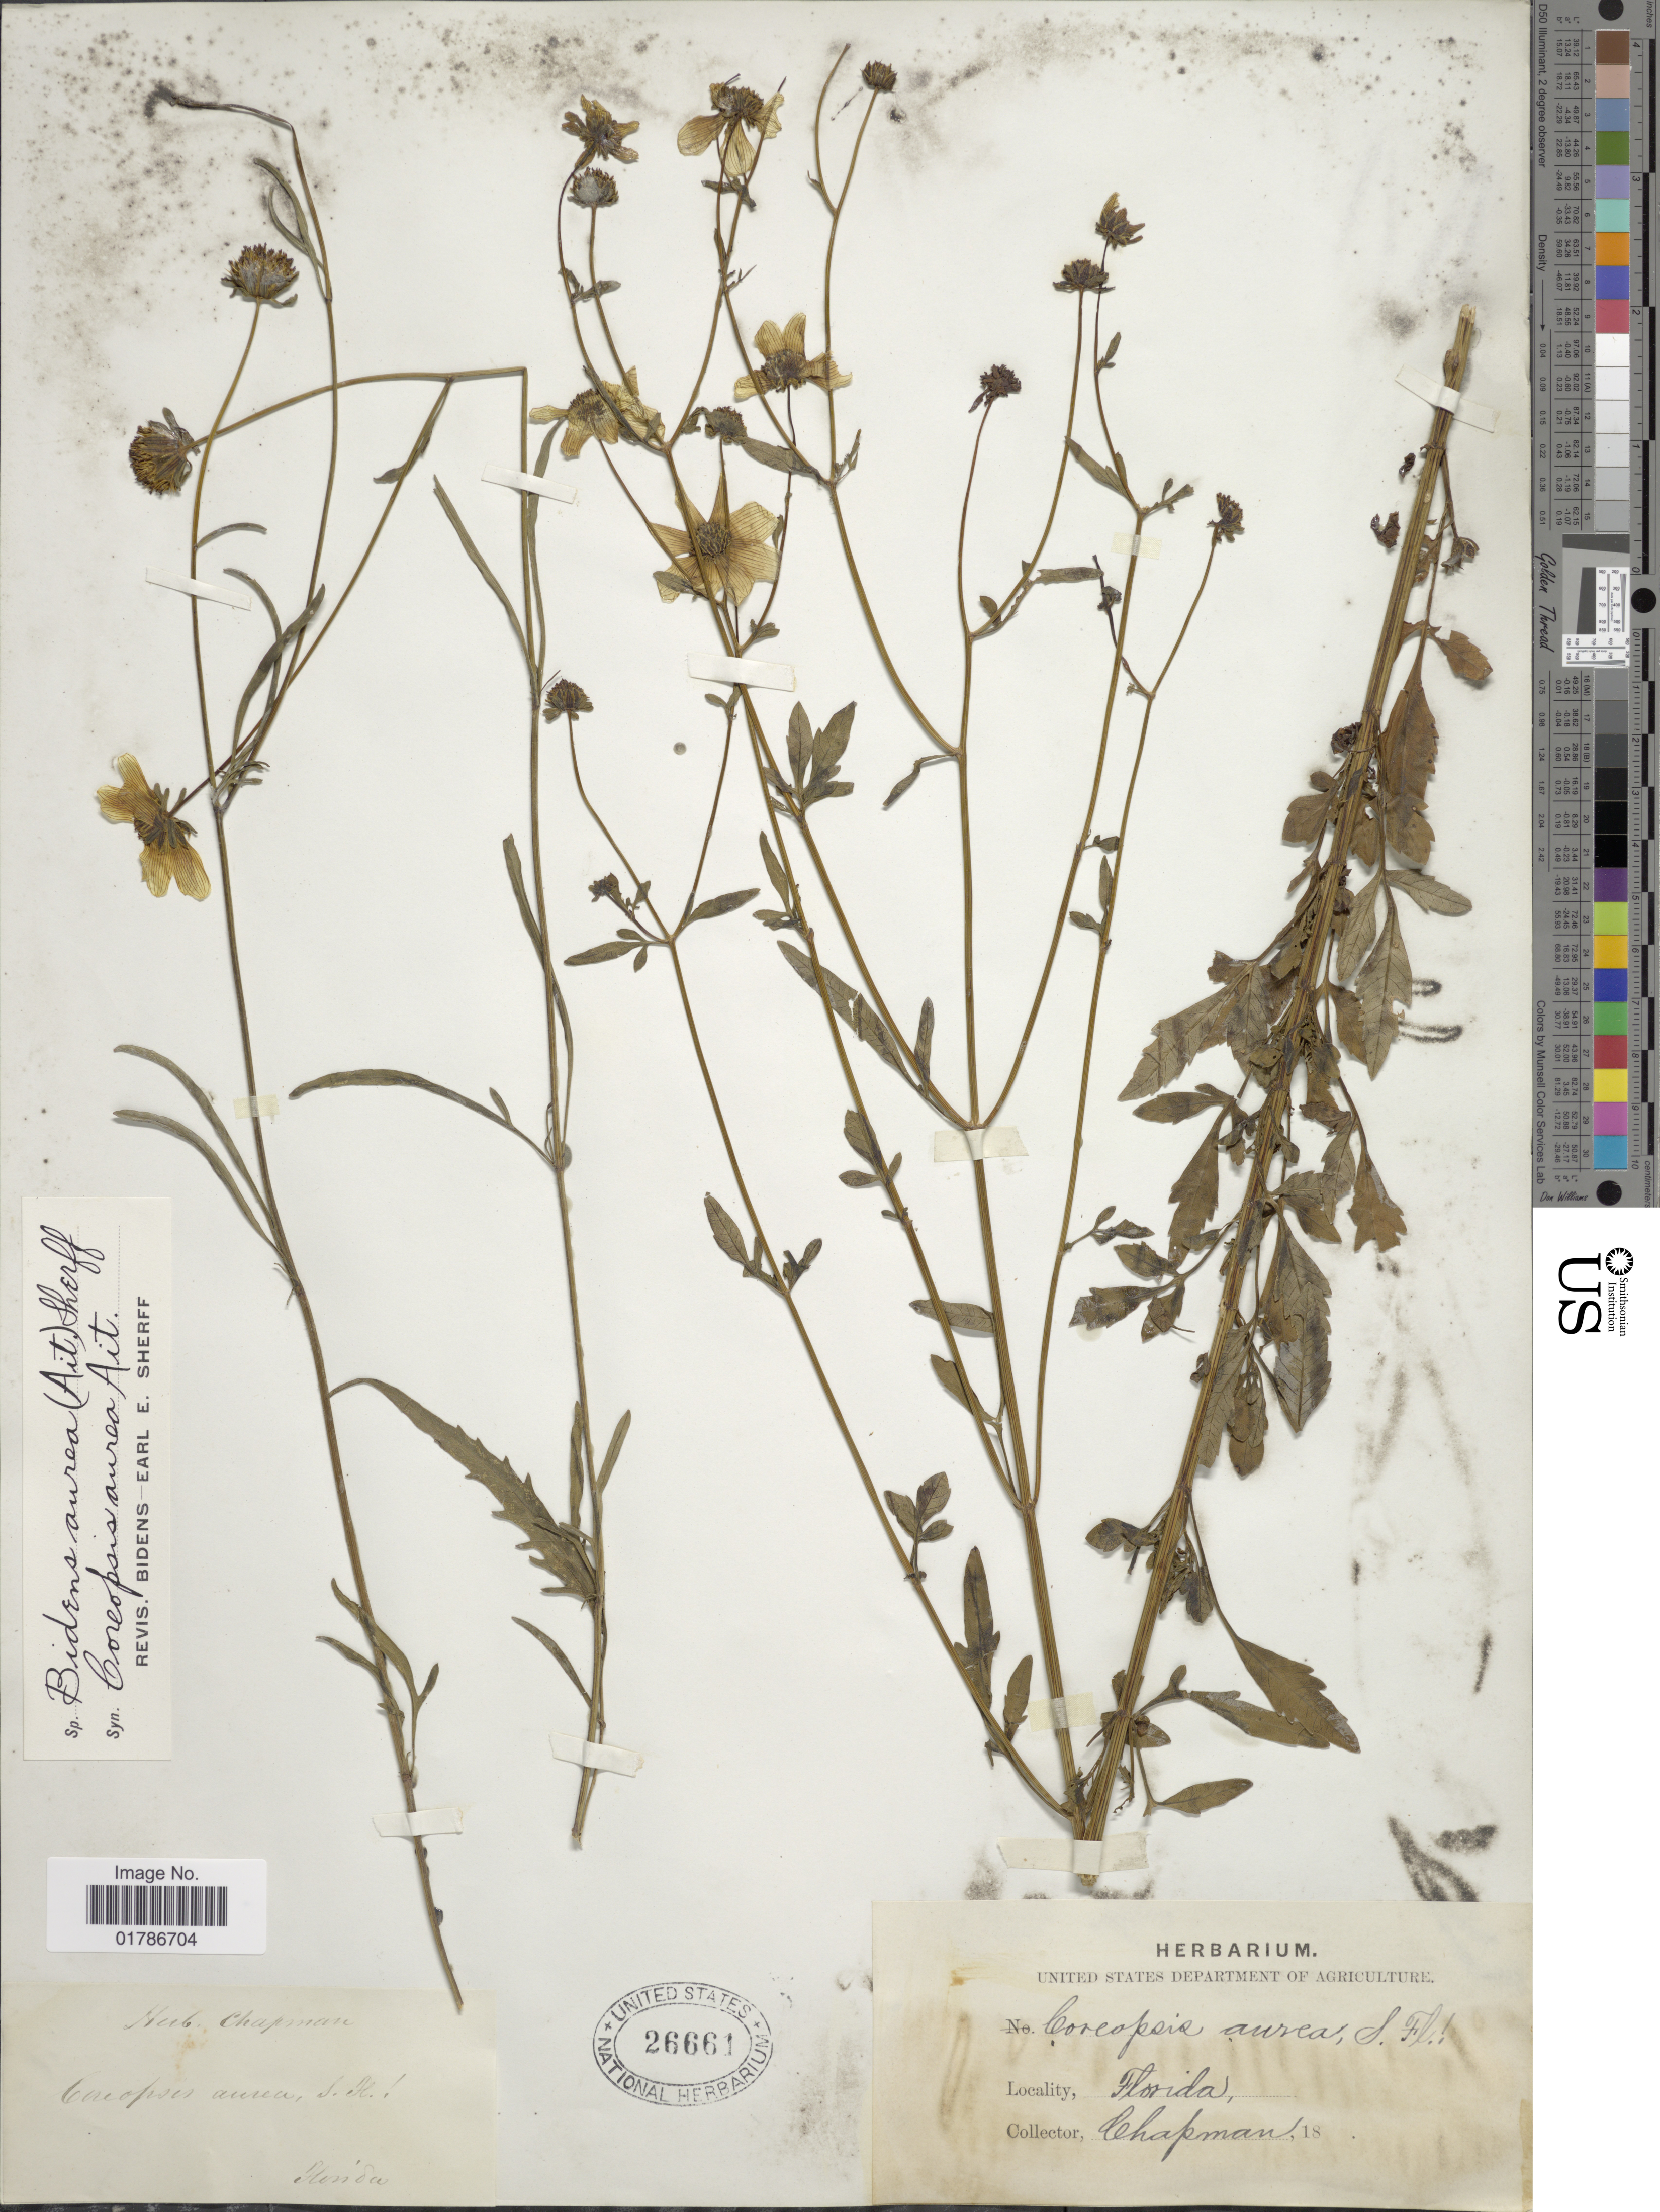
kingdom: Plantae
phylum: Tracheophyta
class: Magnoliopsida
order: Asterales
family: Asteraceae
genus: Bidens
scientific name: Bidens mitis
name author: (Michx.) Sherff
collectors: A. Chapman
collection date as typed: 18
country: United States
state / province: Florida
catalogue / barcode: US 26661